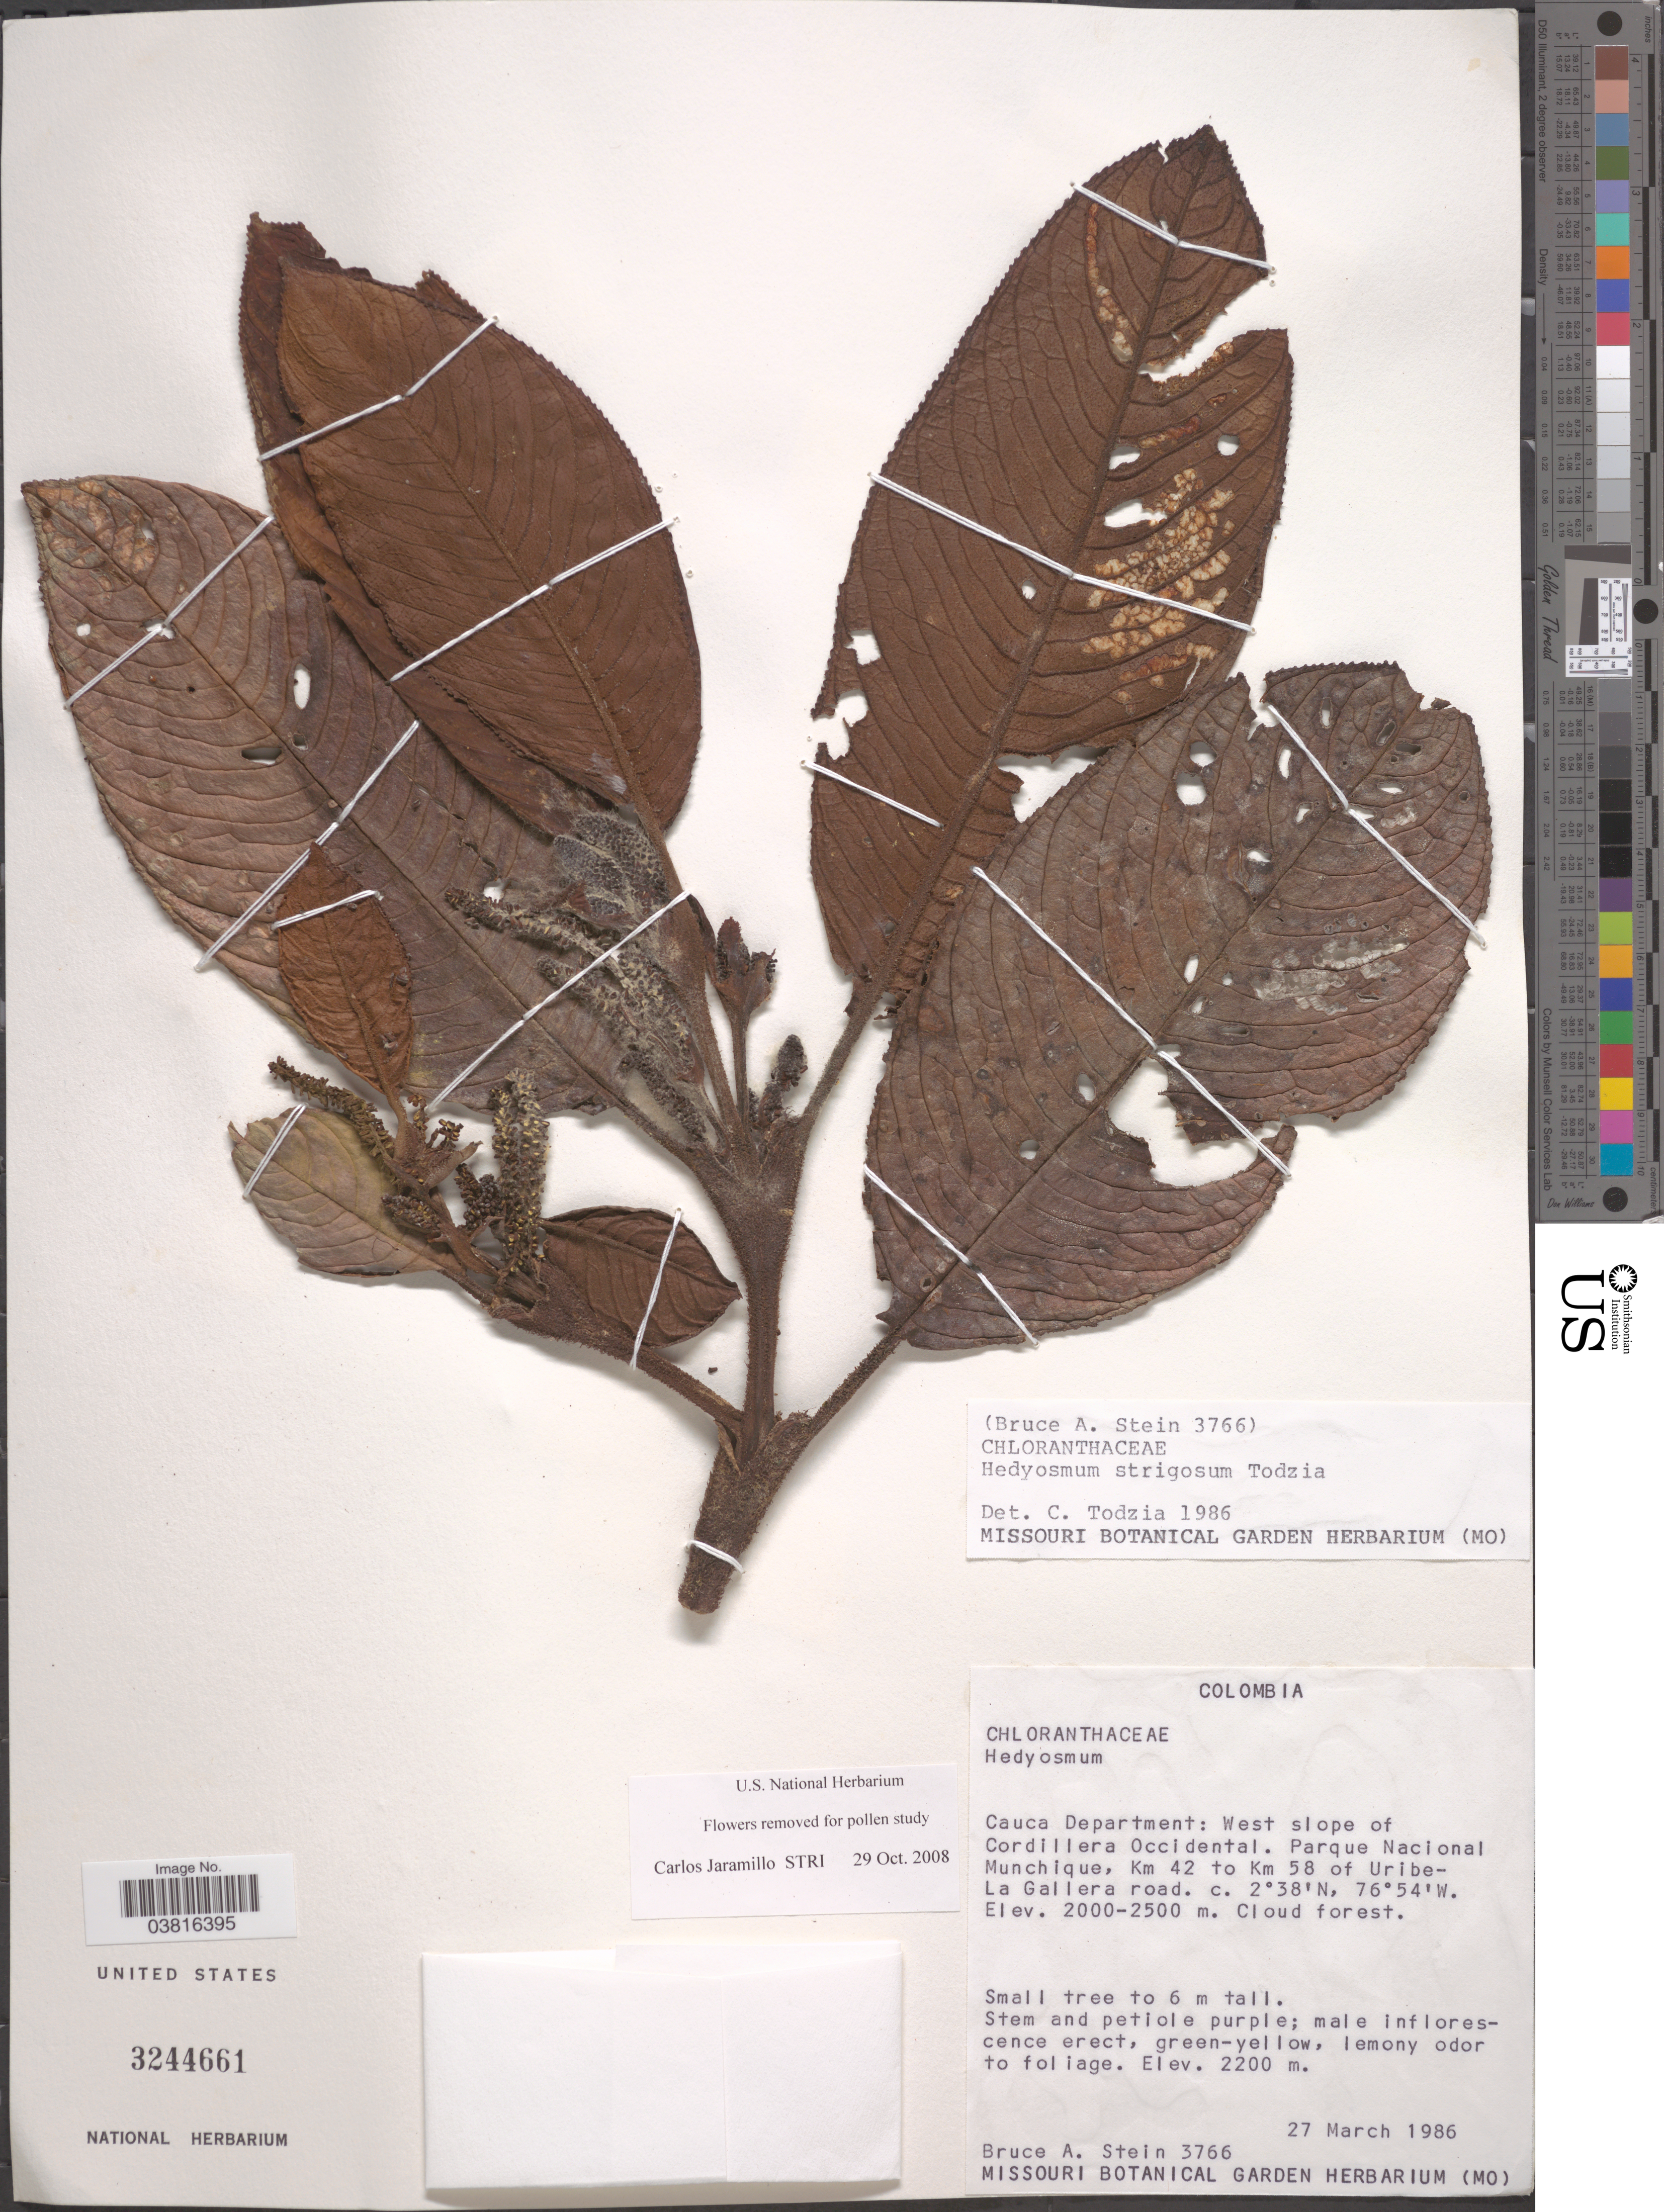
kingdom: Plantae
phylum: Tracheophyta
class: Magnoliopsida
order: Chloranthales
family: Chloranthaceae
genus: Hedyosmum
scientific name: Hedyosmum strigosum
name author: Todzia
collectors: B. A. Stein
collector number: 3766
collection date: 1986-03-27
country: Colombia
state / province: Cauca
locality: Cauca Department: West slope of Cordillera Occidental. Parque Nacional Munchique, Km 42 to Km 58 of Uribe-La Gallera road.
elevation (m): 2000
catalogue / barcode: US 3244661